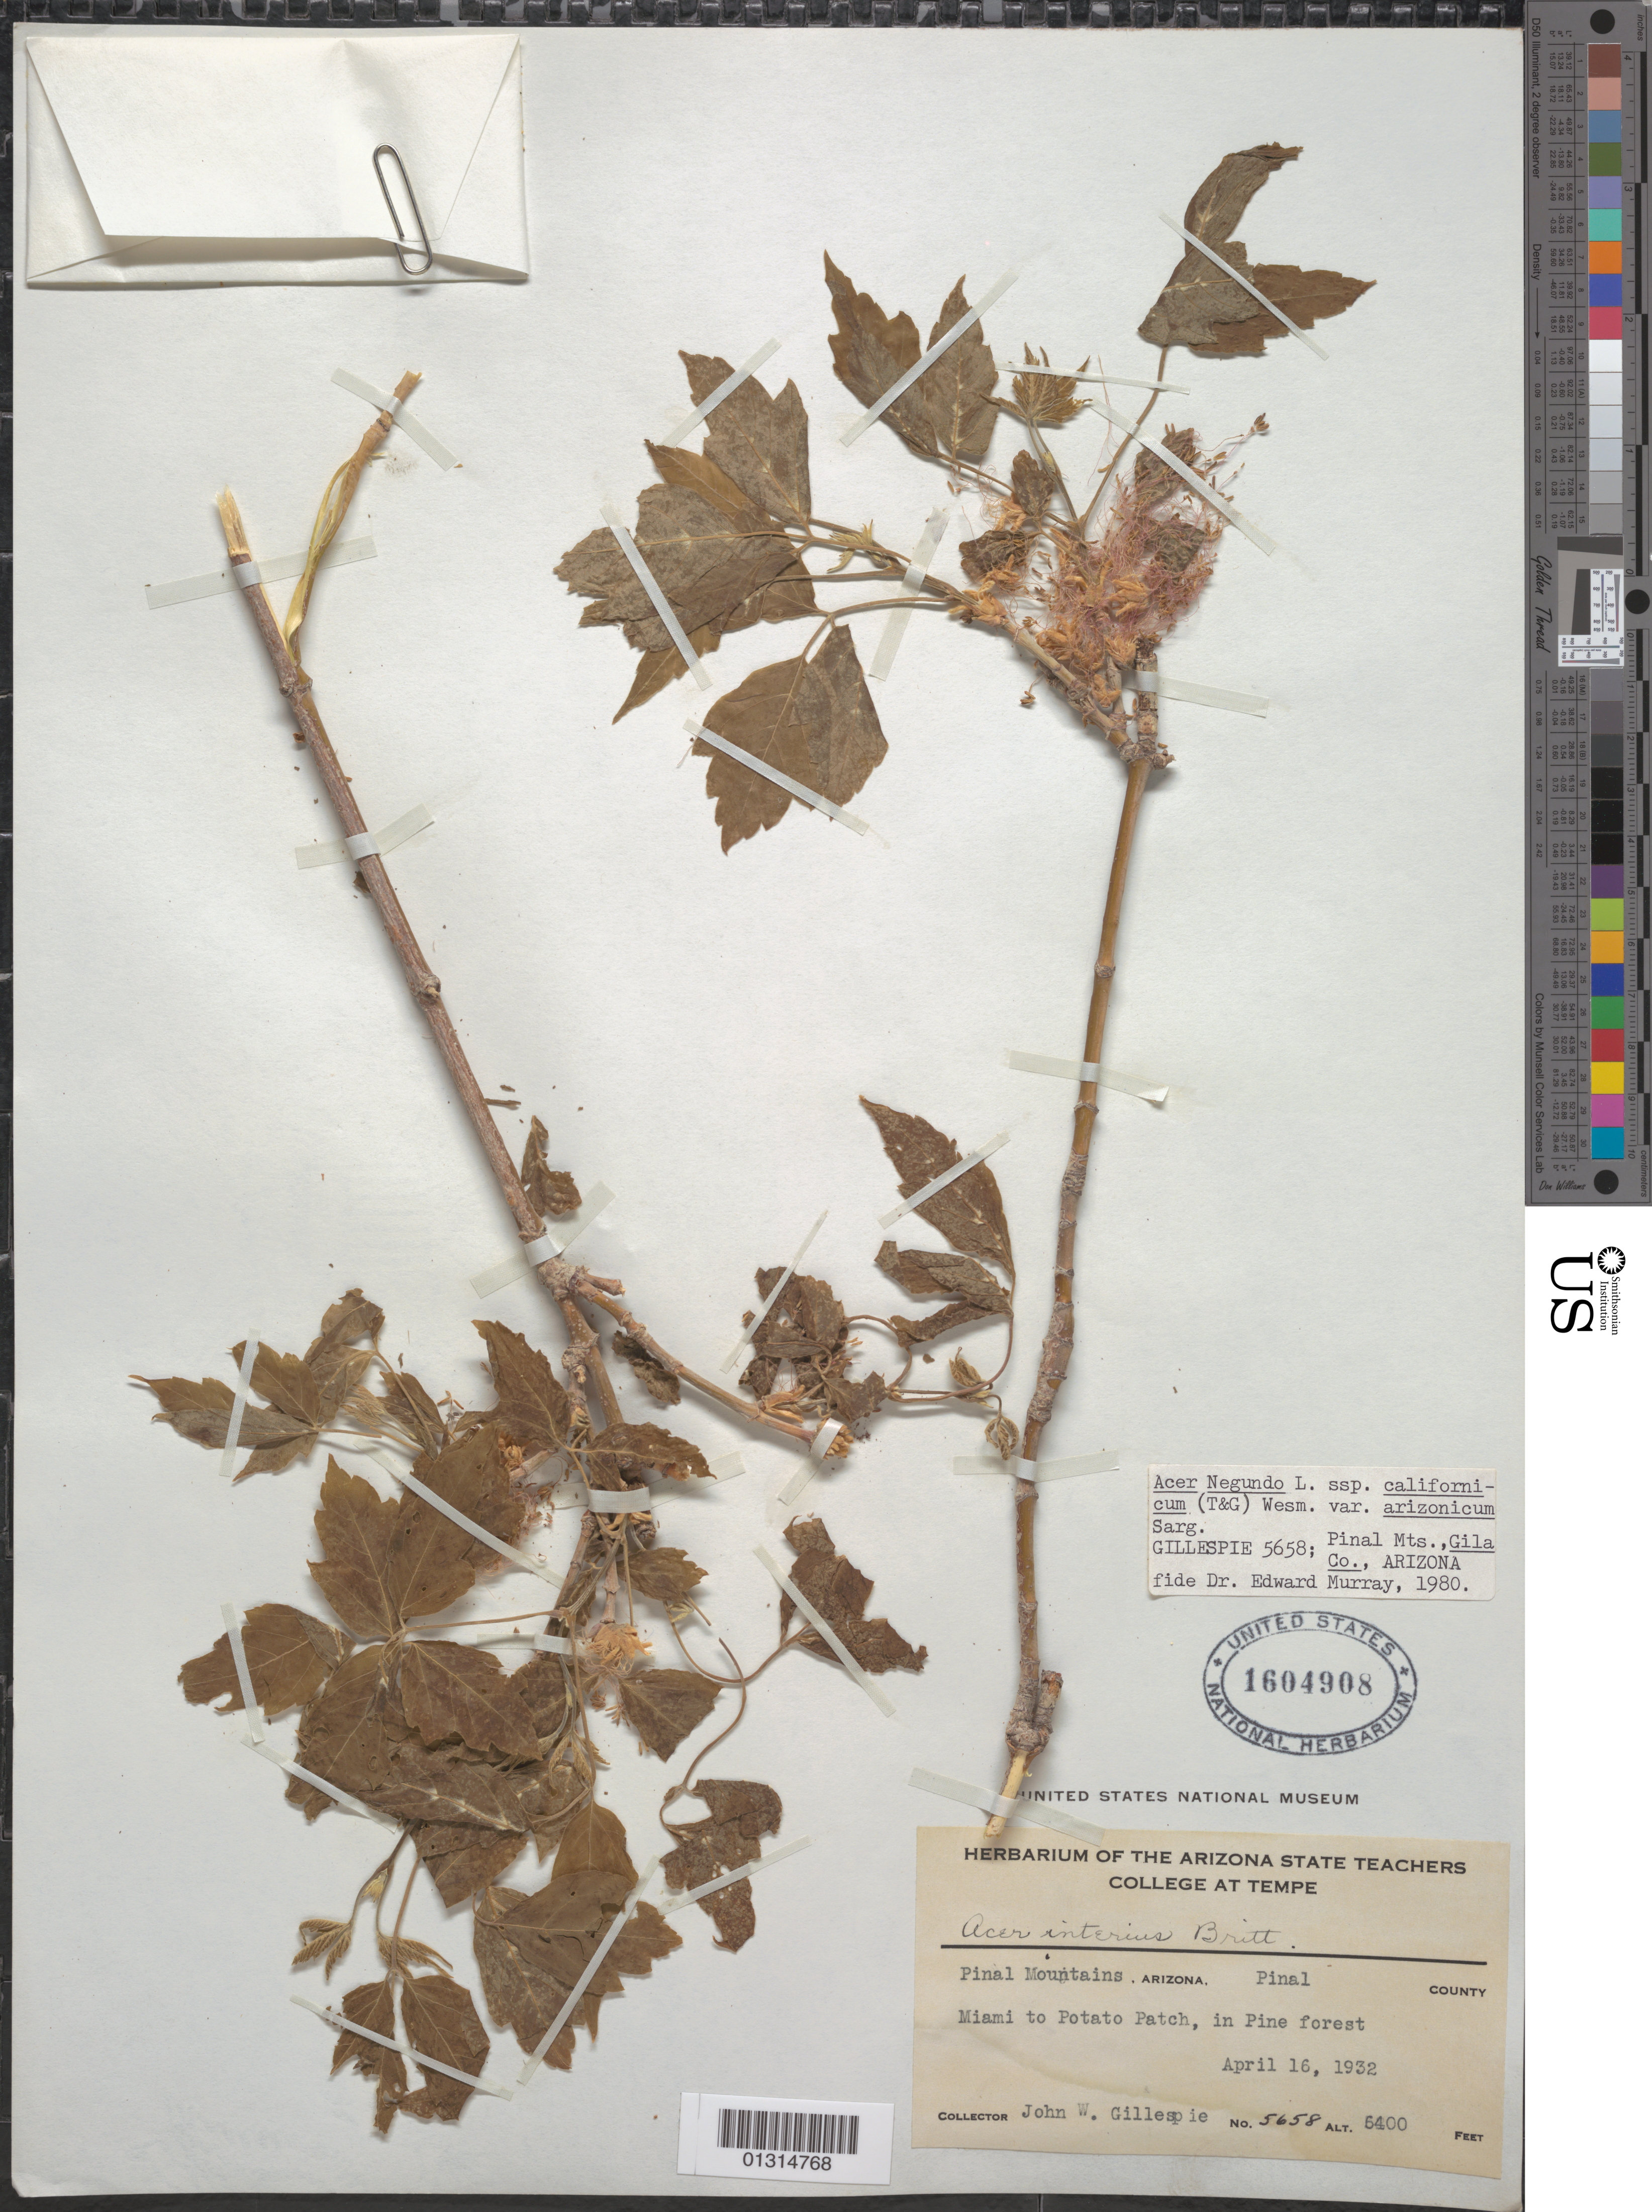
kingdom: Plantae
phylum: Tracheophyta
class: Magnoliopsida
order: Sapindales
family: Sapindaceae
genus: Acer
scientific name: Acer negundo subsp. californicum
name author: (Torr. & A. Gray) Wesm.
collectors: J. W. Gillespie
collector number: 5658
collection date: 1932-04-16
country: United States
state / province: Arizona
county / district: Pinal County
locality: Pinal County, Pinal Mountains, Miami to Potato Patch.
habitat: Pine forest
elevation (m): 1646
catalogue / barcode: US 1604908